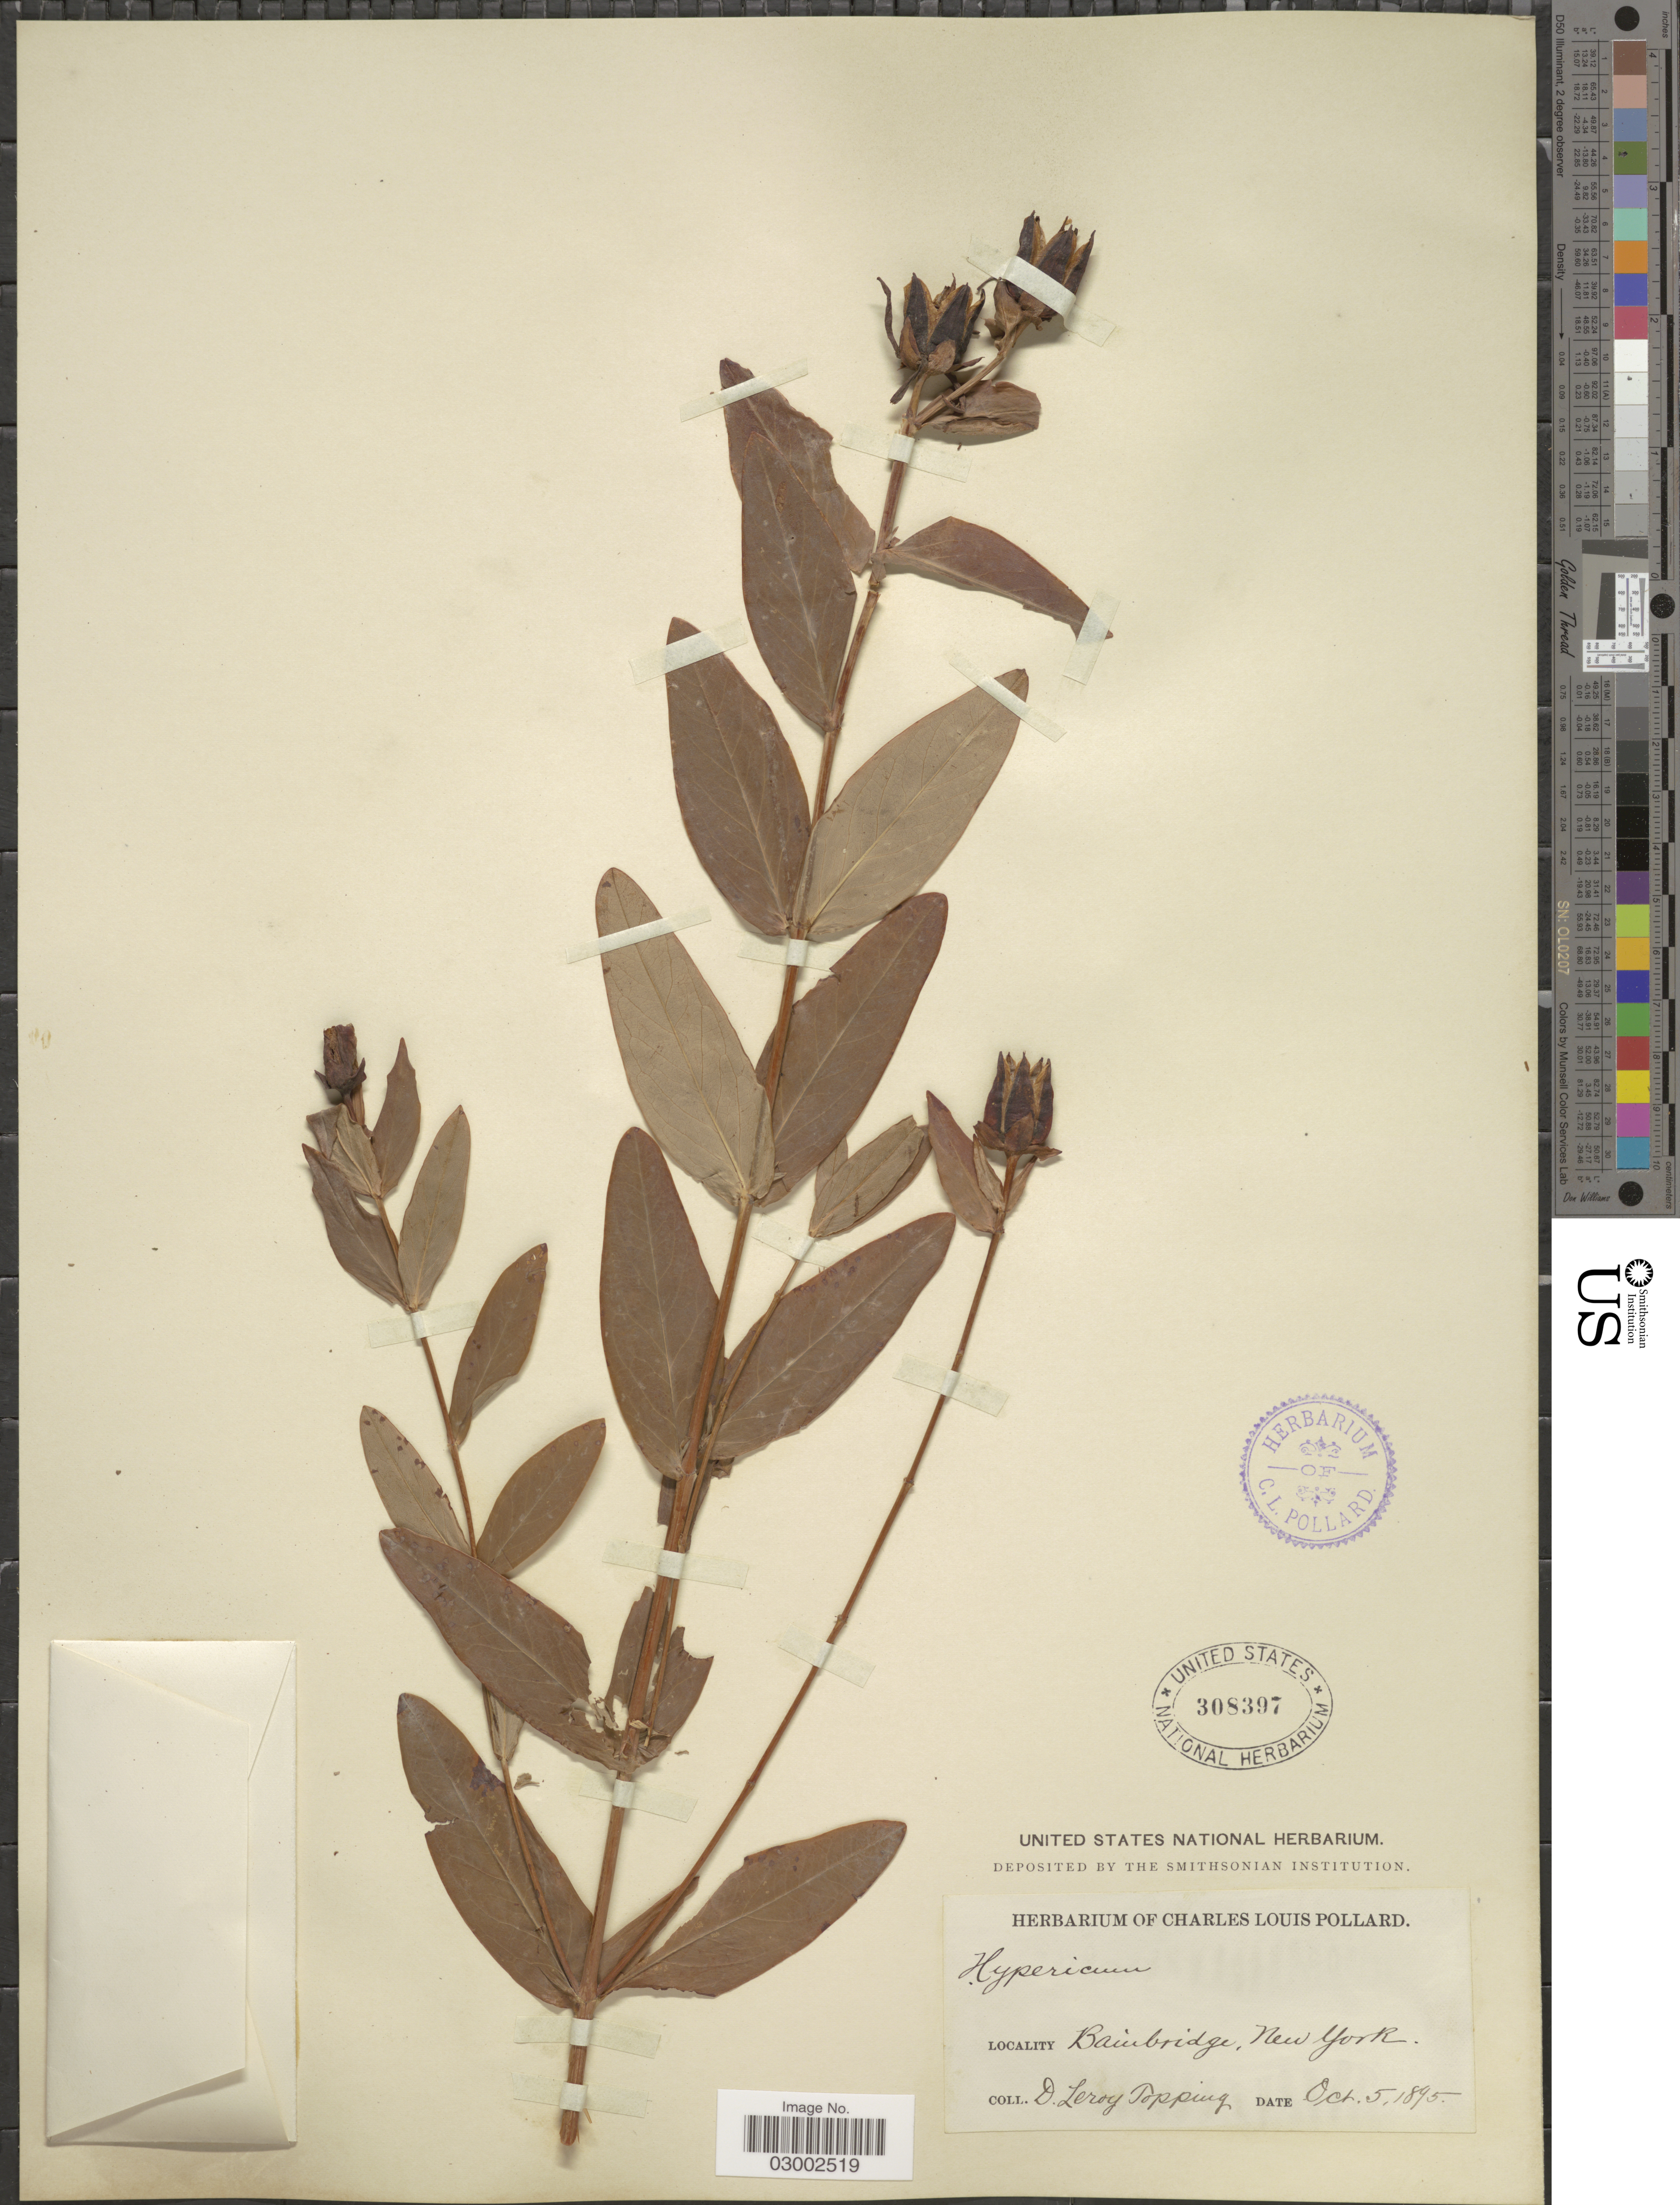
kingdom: Plantae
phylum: Tracheophyta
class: Magnoliopsida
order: Malpighiales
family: Hypericaceae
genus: Hypericum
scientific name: Hypericum ascyron subsp. pyramidatum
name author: (Aiton) N. Robson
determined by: Strong, Mark T., (BOT), Smithsonian Institution - National Museum of Natural History (UNITED STATES)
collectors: D. L. Topping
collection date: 1895-10-15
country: United States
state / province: New York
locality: Bainbridge.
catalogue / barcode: US 308397